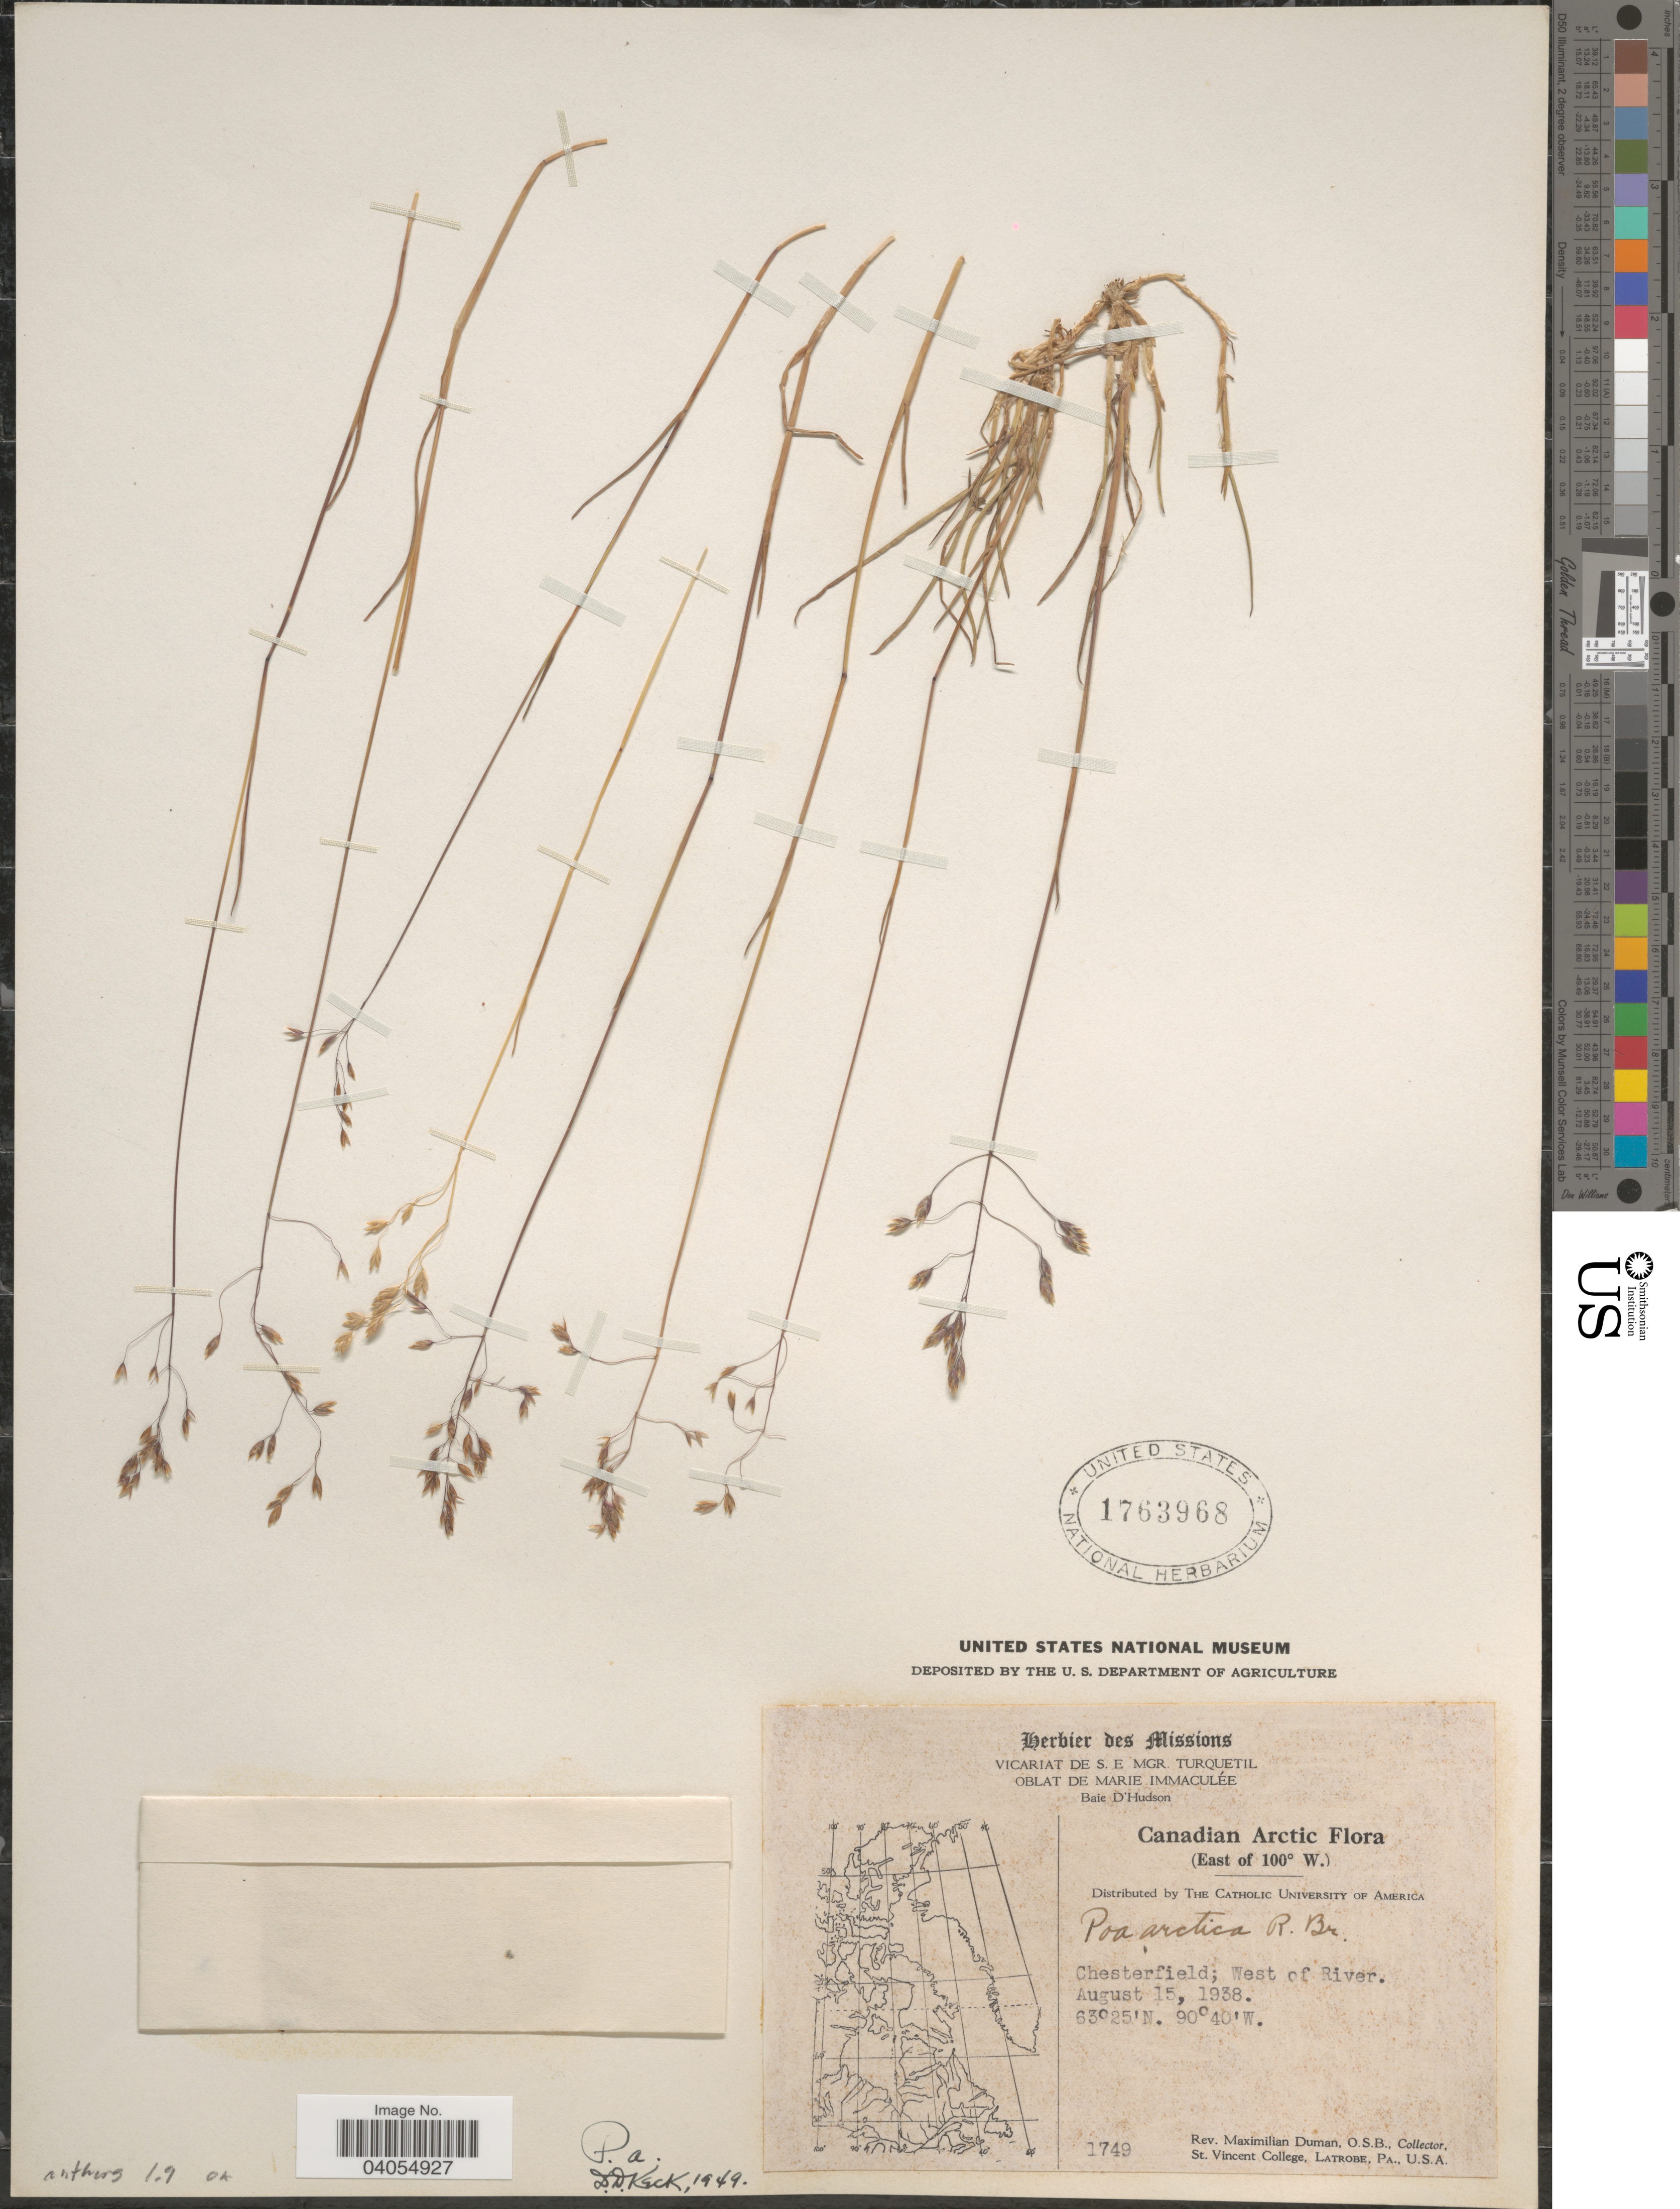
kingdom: Plantae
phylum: Tracheophyta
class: Liliopsida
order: Poales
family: Poaceae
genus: Poa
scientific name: Poa arctica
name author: R. Br.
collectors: M. Duman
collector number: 1749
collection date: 1938-08-15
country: Canada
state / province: Nunavut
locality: Canadian Arctic (East of 100° W.) Chesterfield; West of River.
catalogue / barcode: US 1763968